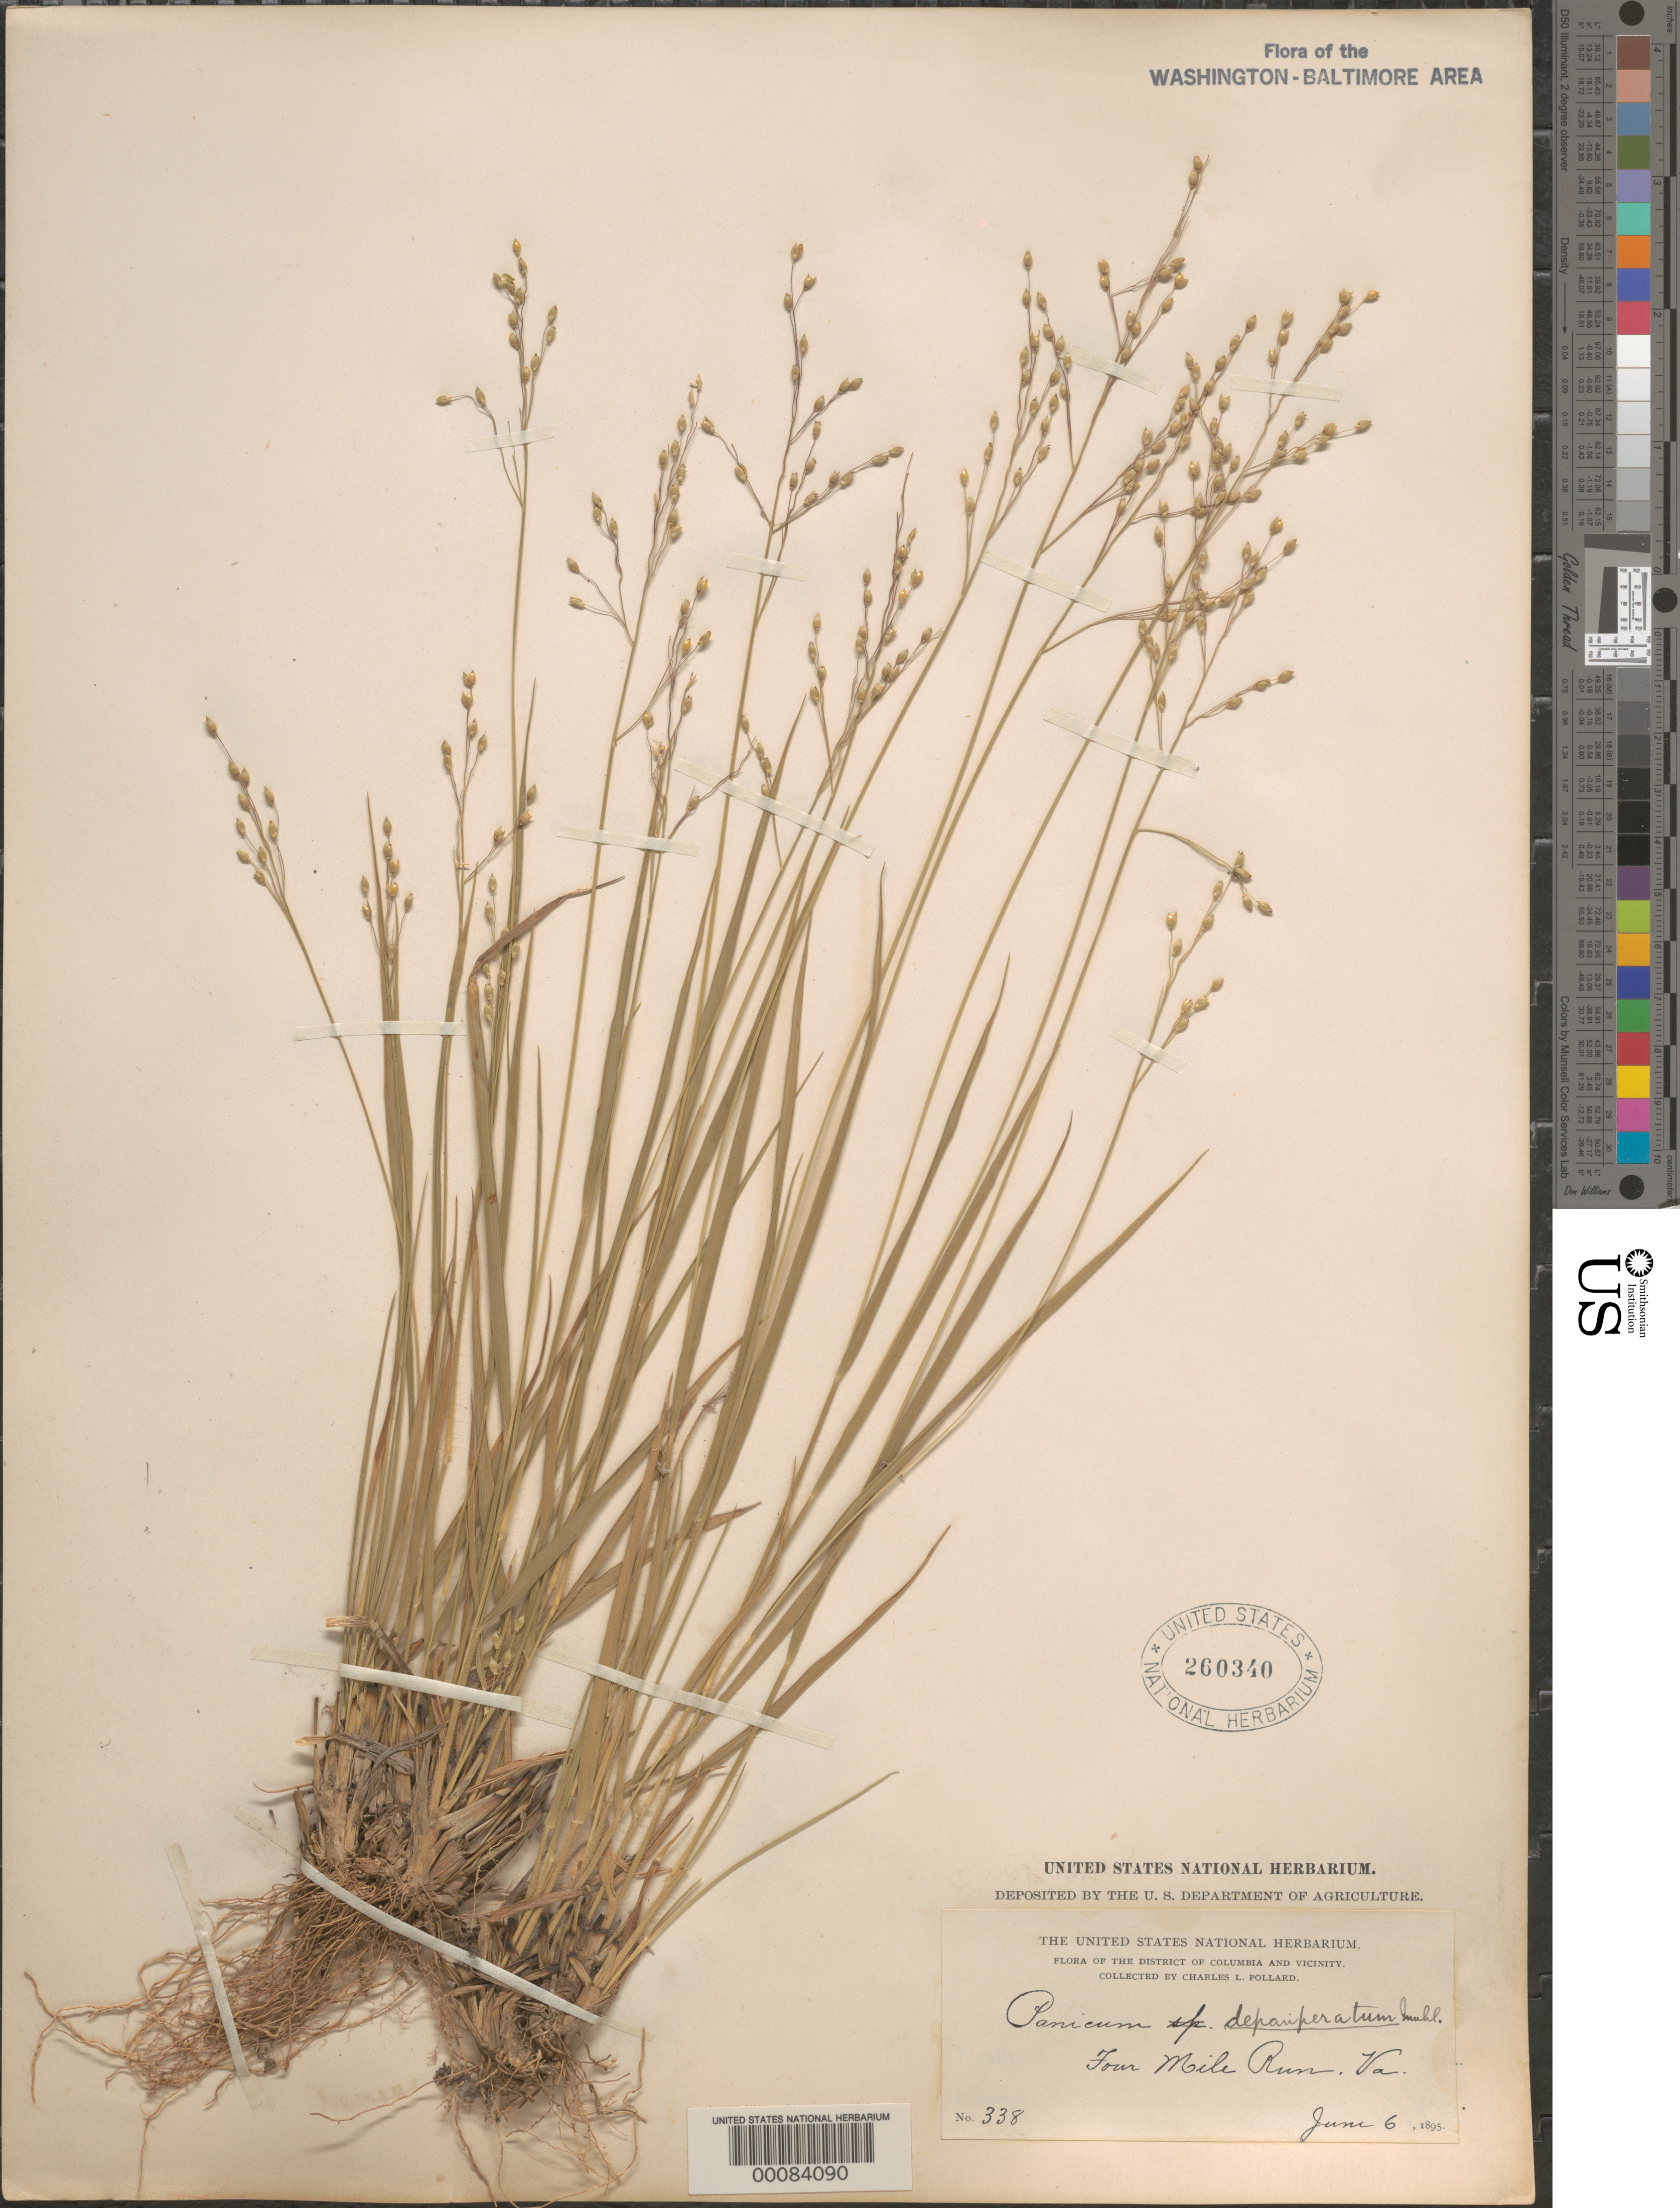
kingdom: Plantae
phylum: Tracheophyta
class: Liliopsida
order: Poales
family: Poaceae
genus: Dichanthelium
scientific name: Dichanthelium depauperatum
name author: (Muhl.) Gould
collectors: C. L. Pollard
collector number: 338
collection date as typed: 06 Jun 1895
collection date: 1895-06-06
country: United States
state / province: Virginia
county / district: Arlington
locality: Four Mile Run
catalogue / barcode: US 260340